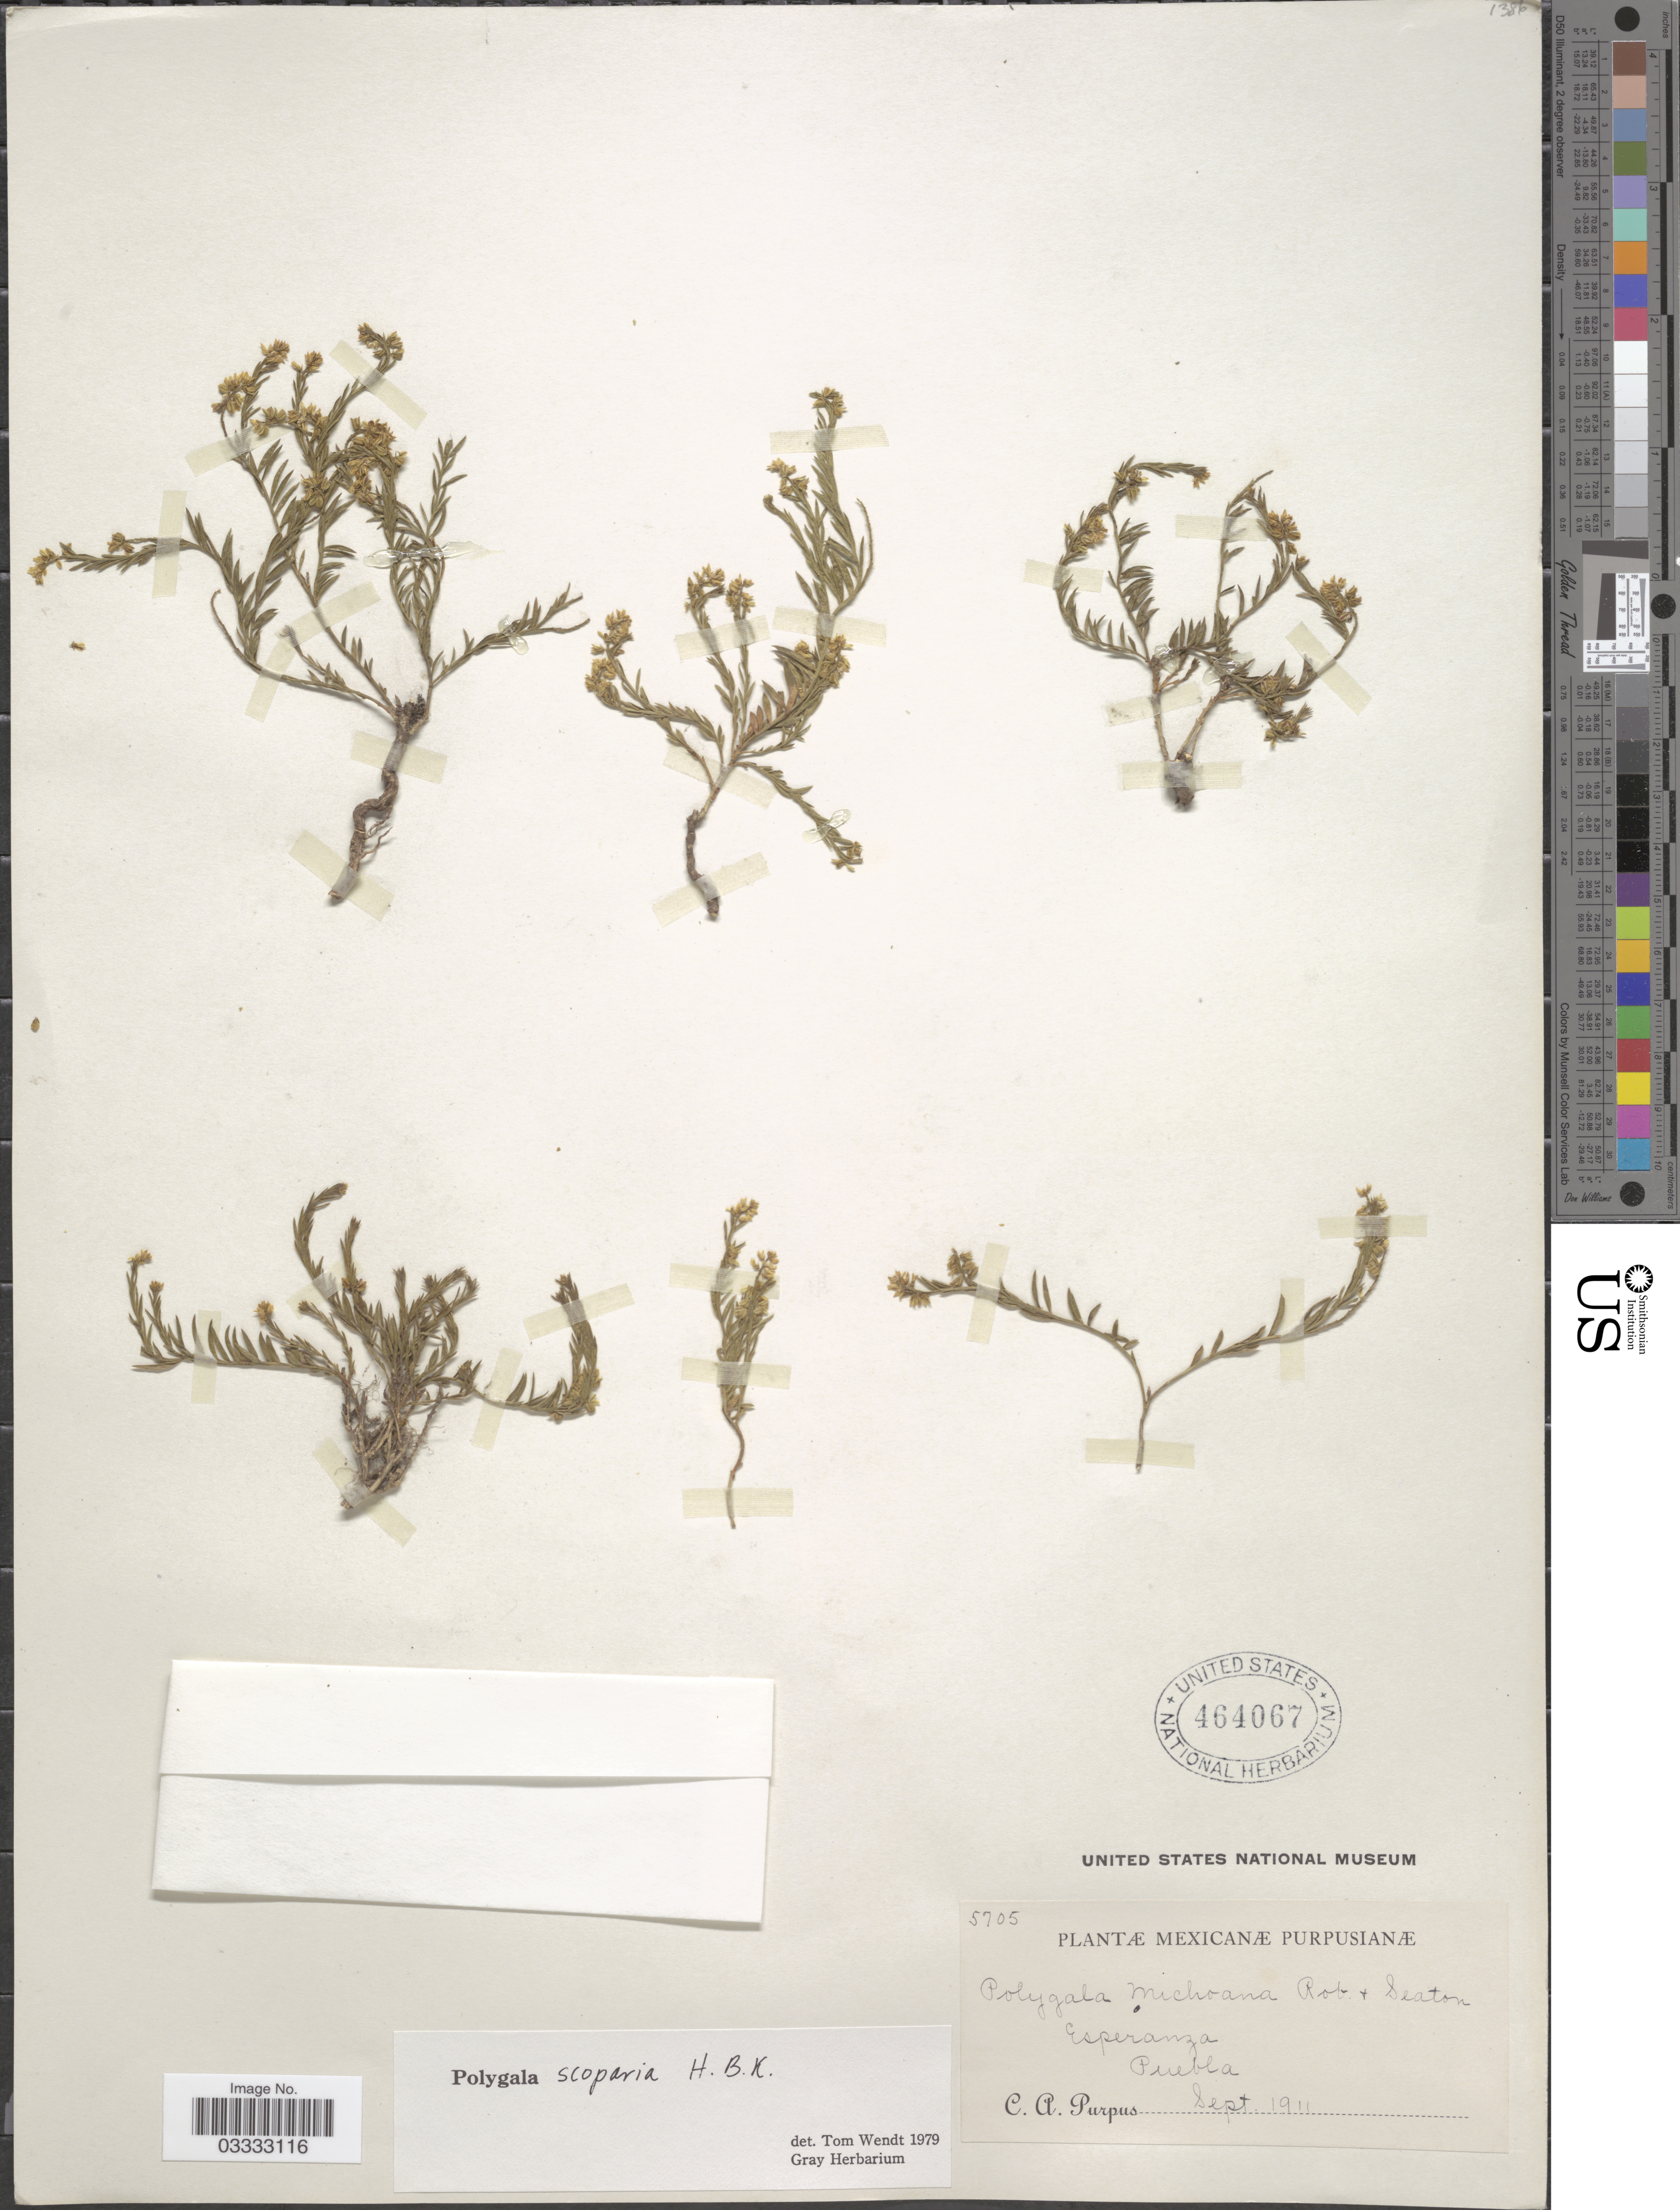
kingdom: Plantae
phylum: Tracheophyta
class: Magnoliopsida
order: Fabales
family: Polygalaceae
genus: Polygala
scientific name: Polygala scoparia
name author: Kunth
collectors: C. A. Purpus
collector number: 5705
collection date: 1911-09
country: Mexico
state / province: Puebla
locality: Esperanza.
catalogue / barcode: US 464067